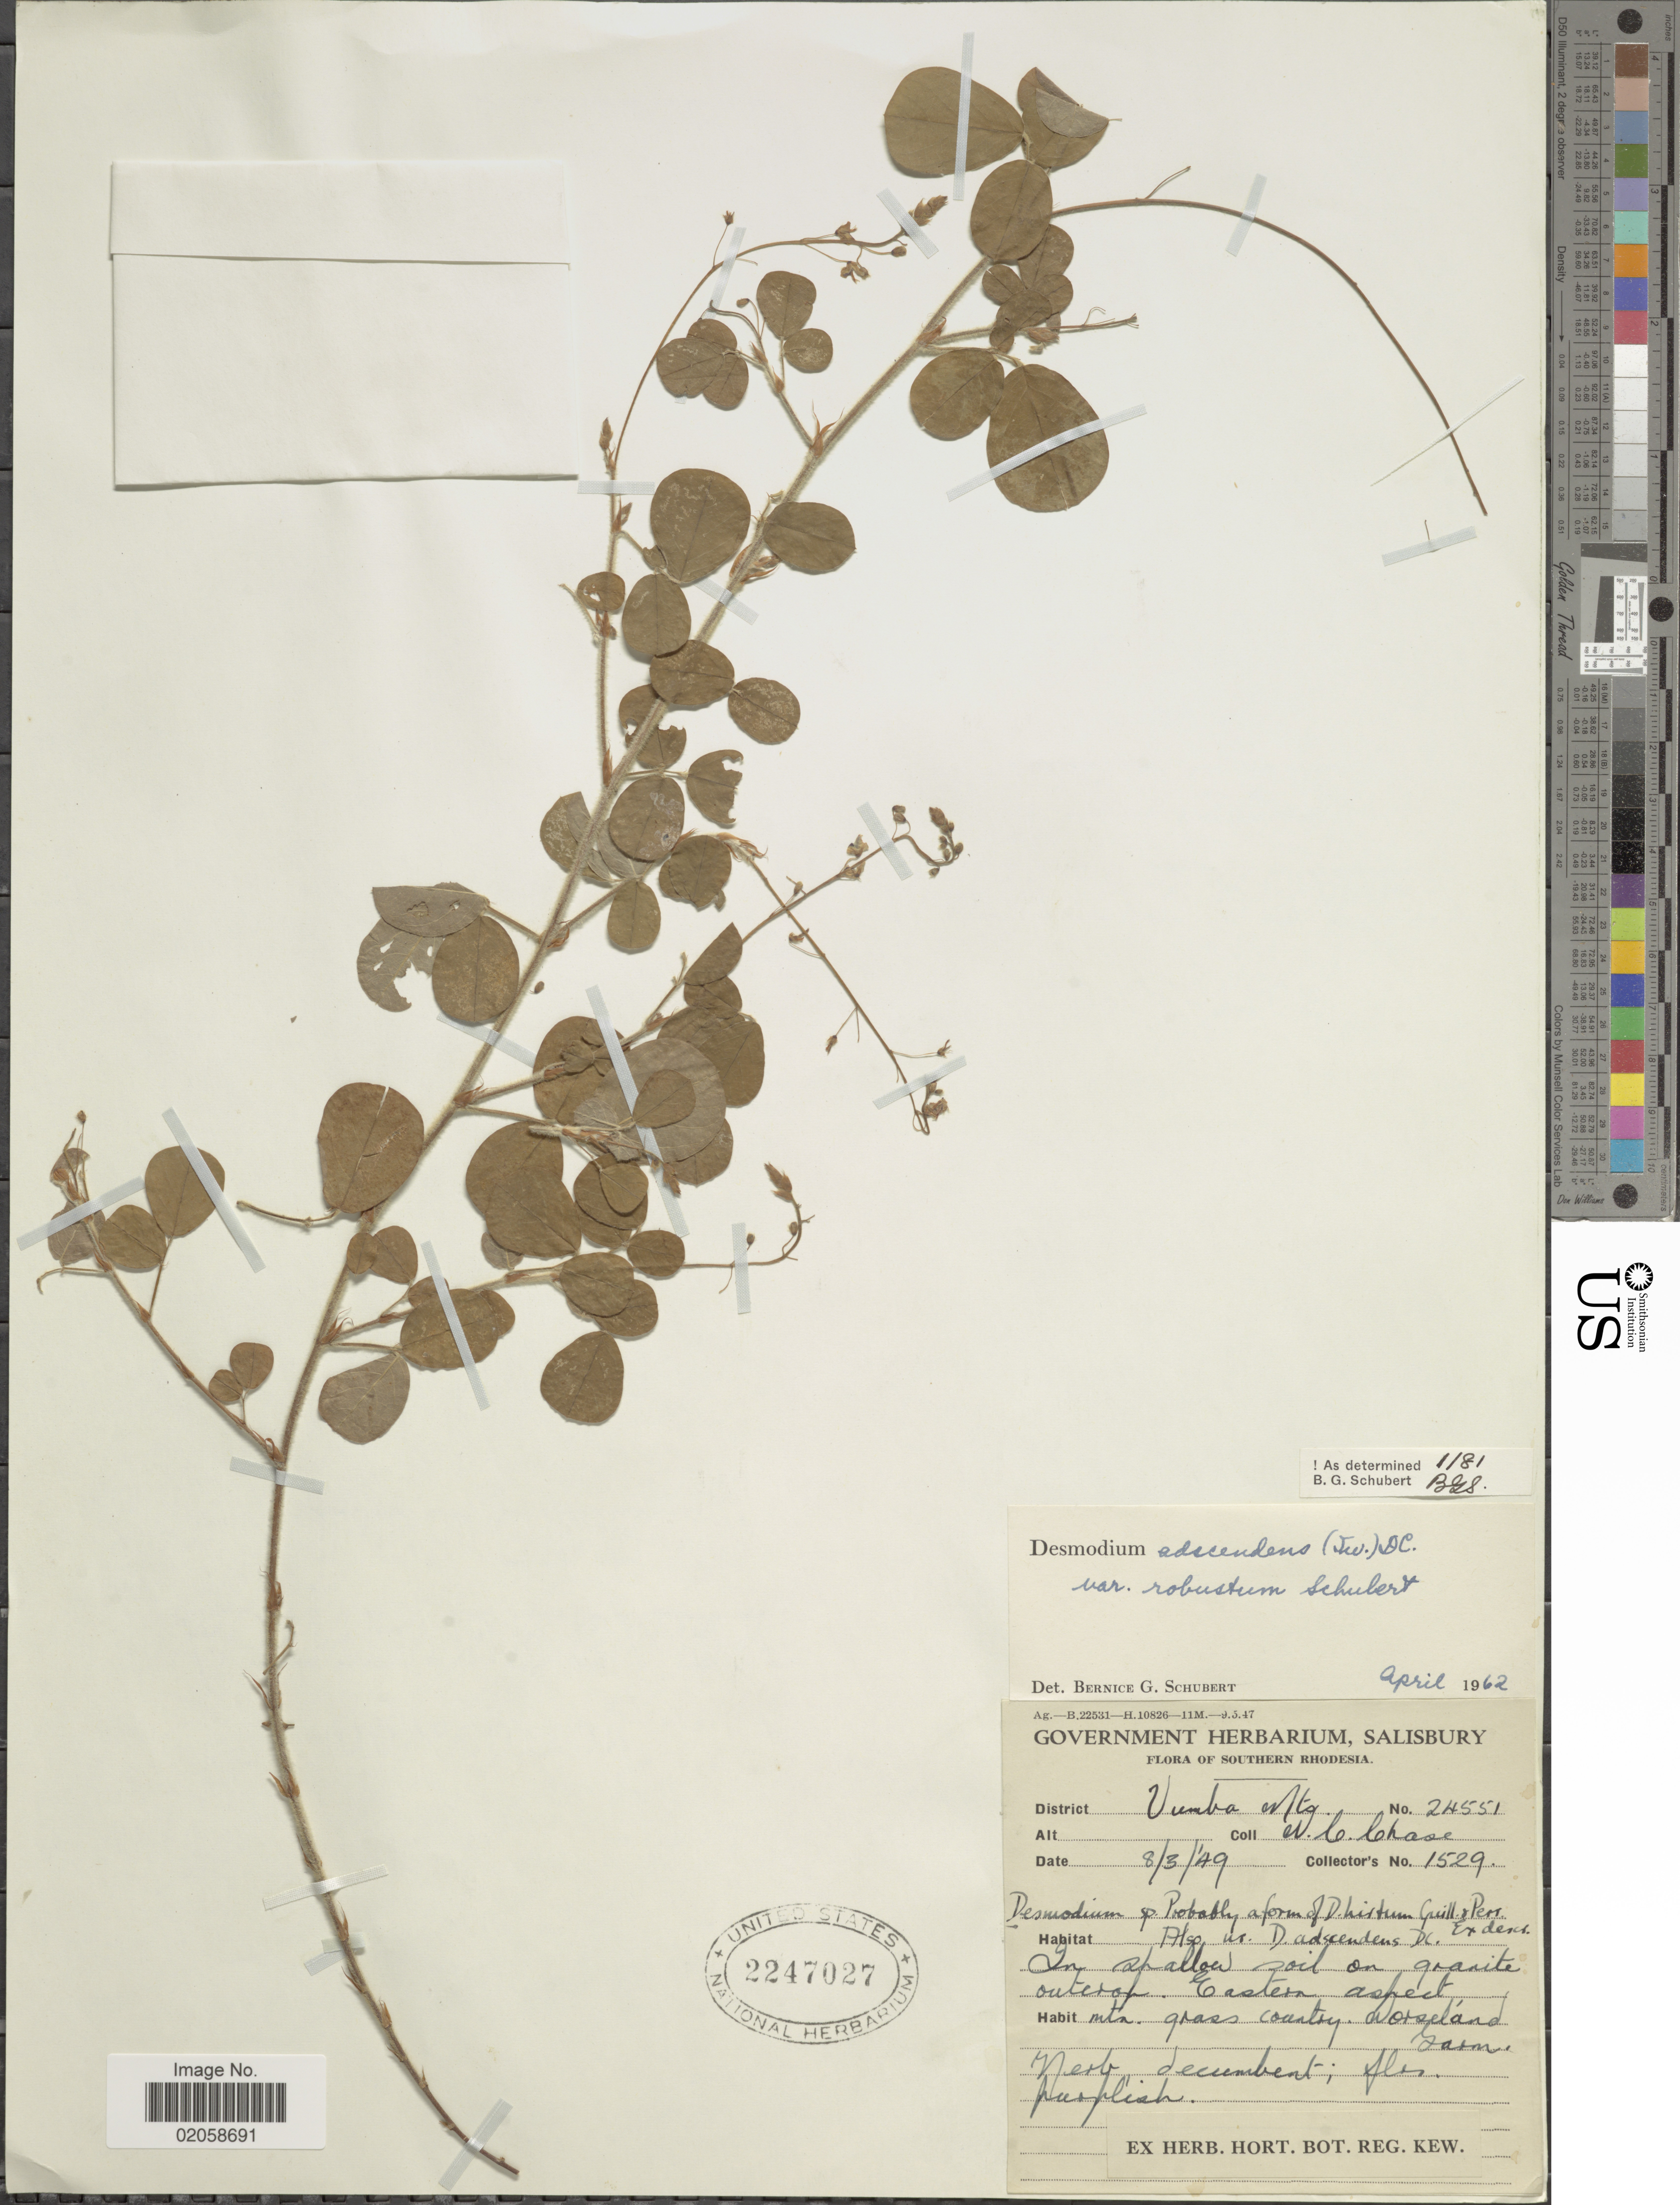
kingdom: Plantae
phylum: Tracheophyta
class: Magnoliopsida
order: Fabales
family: Fabaceae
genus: Grona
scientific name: Grona adscendens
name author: (Sw.) H. Ohashi & K. Ohashi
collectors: N. C. Chase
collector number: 1529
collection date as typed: Transcribed d/m/y: 8/3/49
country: Zimbabwe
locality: Southern Rhodesia. District Vumba Mts. In shallow soil on granite outcrop. Eastern aspect. Mtn. grass country. Dorseland, Farm.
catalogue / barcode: US 2247027